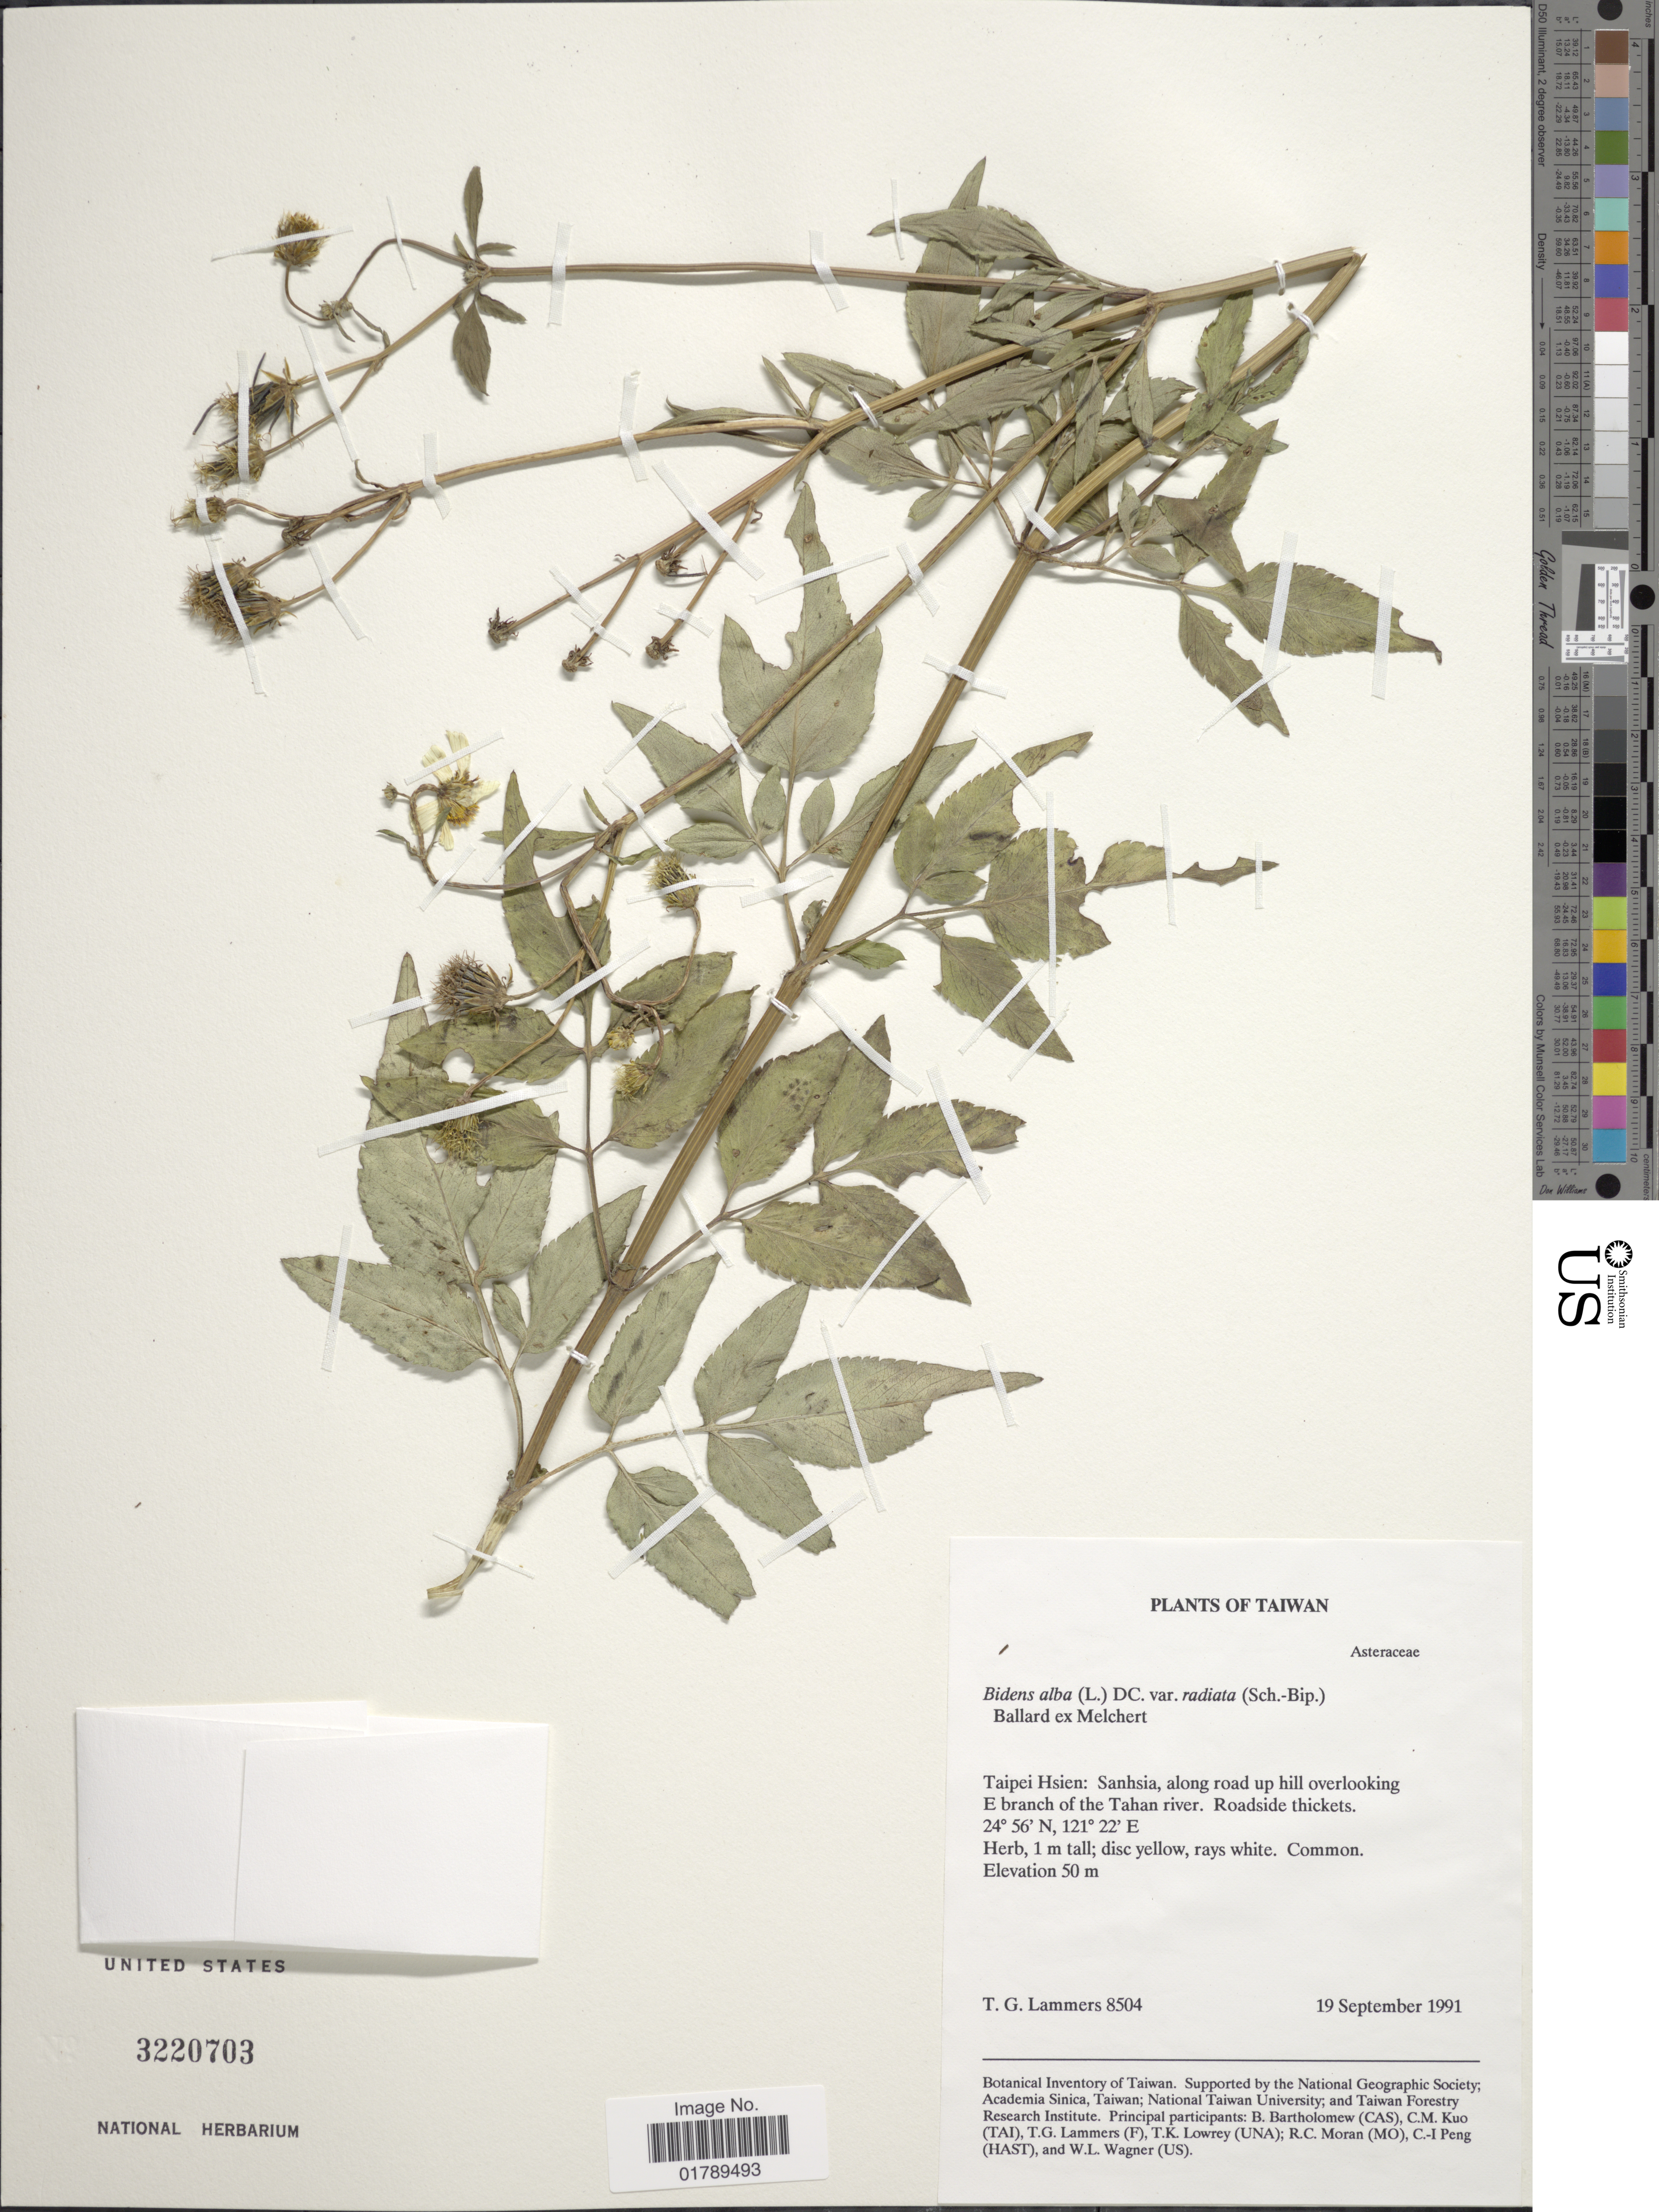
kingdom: Plantae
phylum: Tracheophyta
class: Magnoliopsida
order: Asterales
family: Asteraceae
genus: Bidens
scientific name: Bidens alba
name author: (L.) DC.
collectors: T. Lammers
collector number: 8504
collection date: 1991-09-19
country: Taiwan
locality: Taipei Hsien: Sanhsia, along road up hill overlooking E branch of the Tahan river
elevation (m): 50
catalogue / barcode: US 3220703